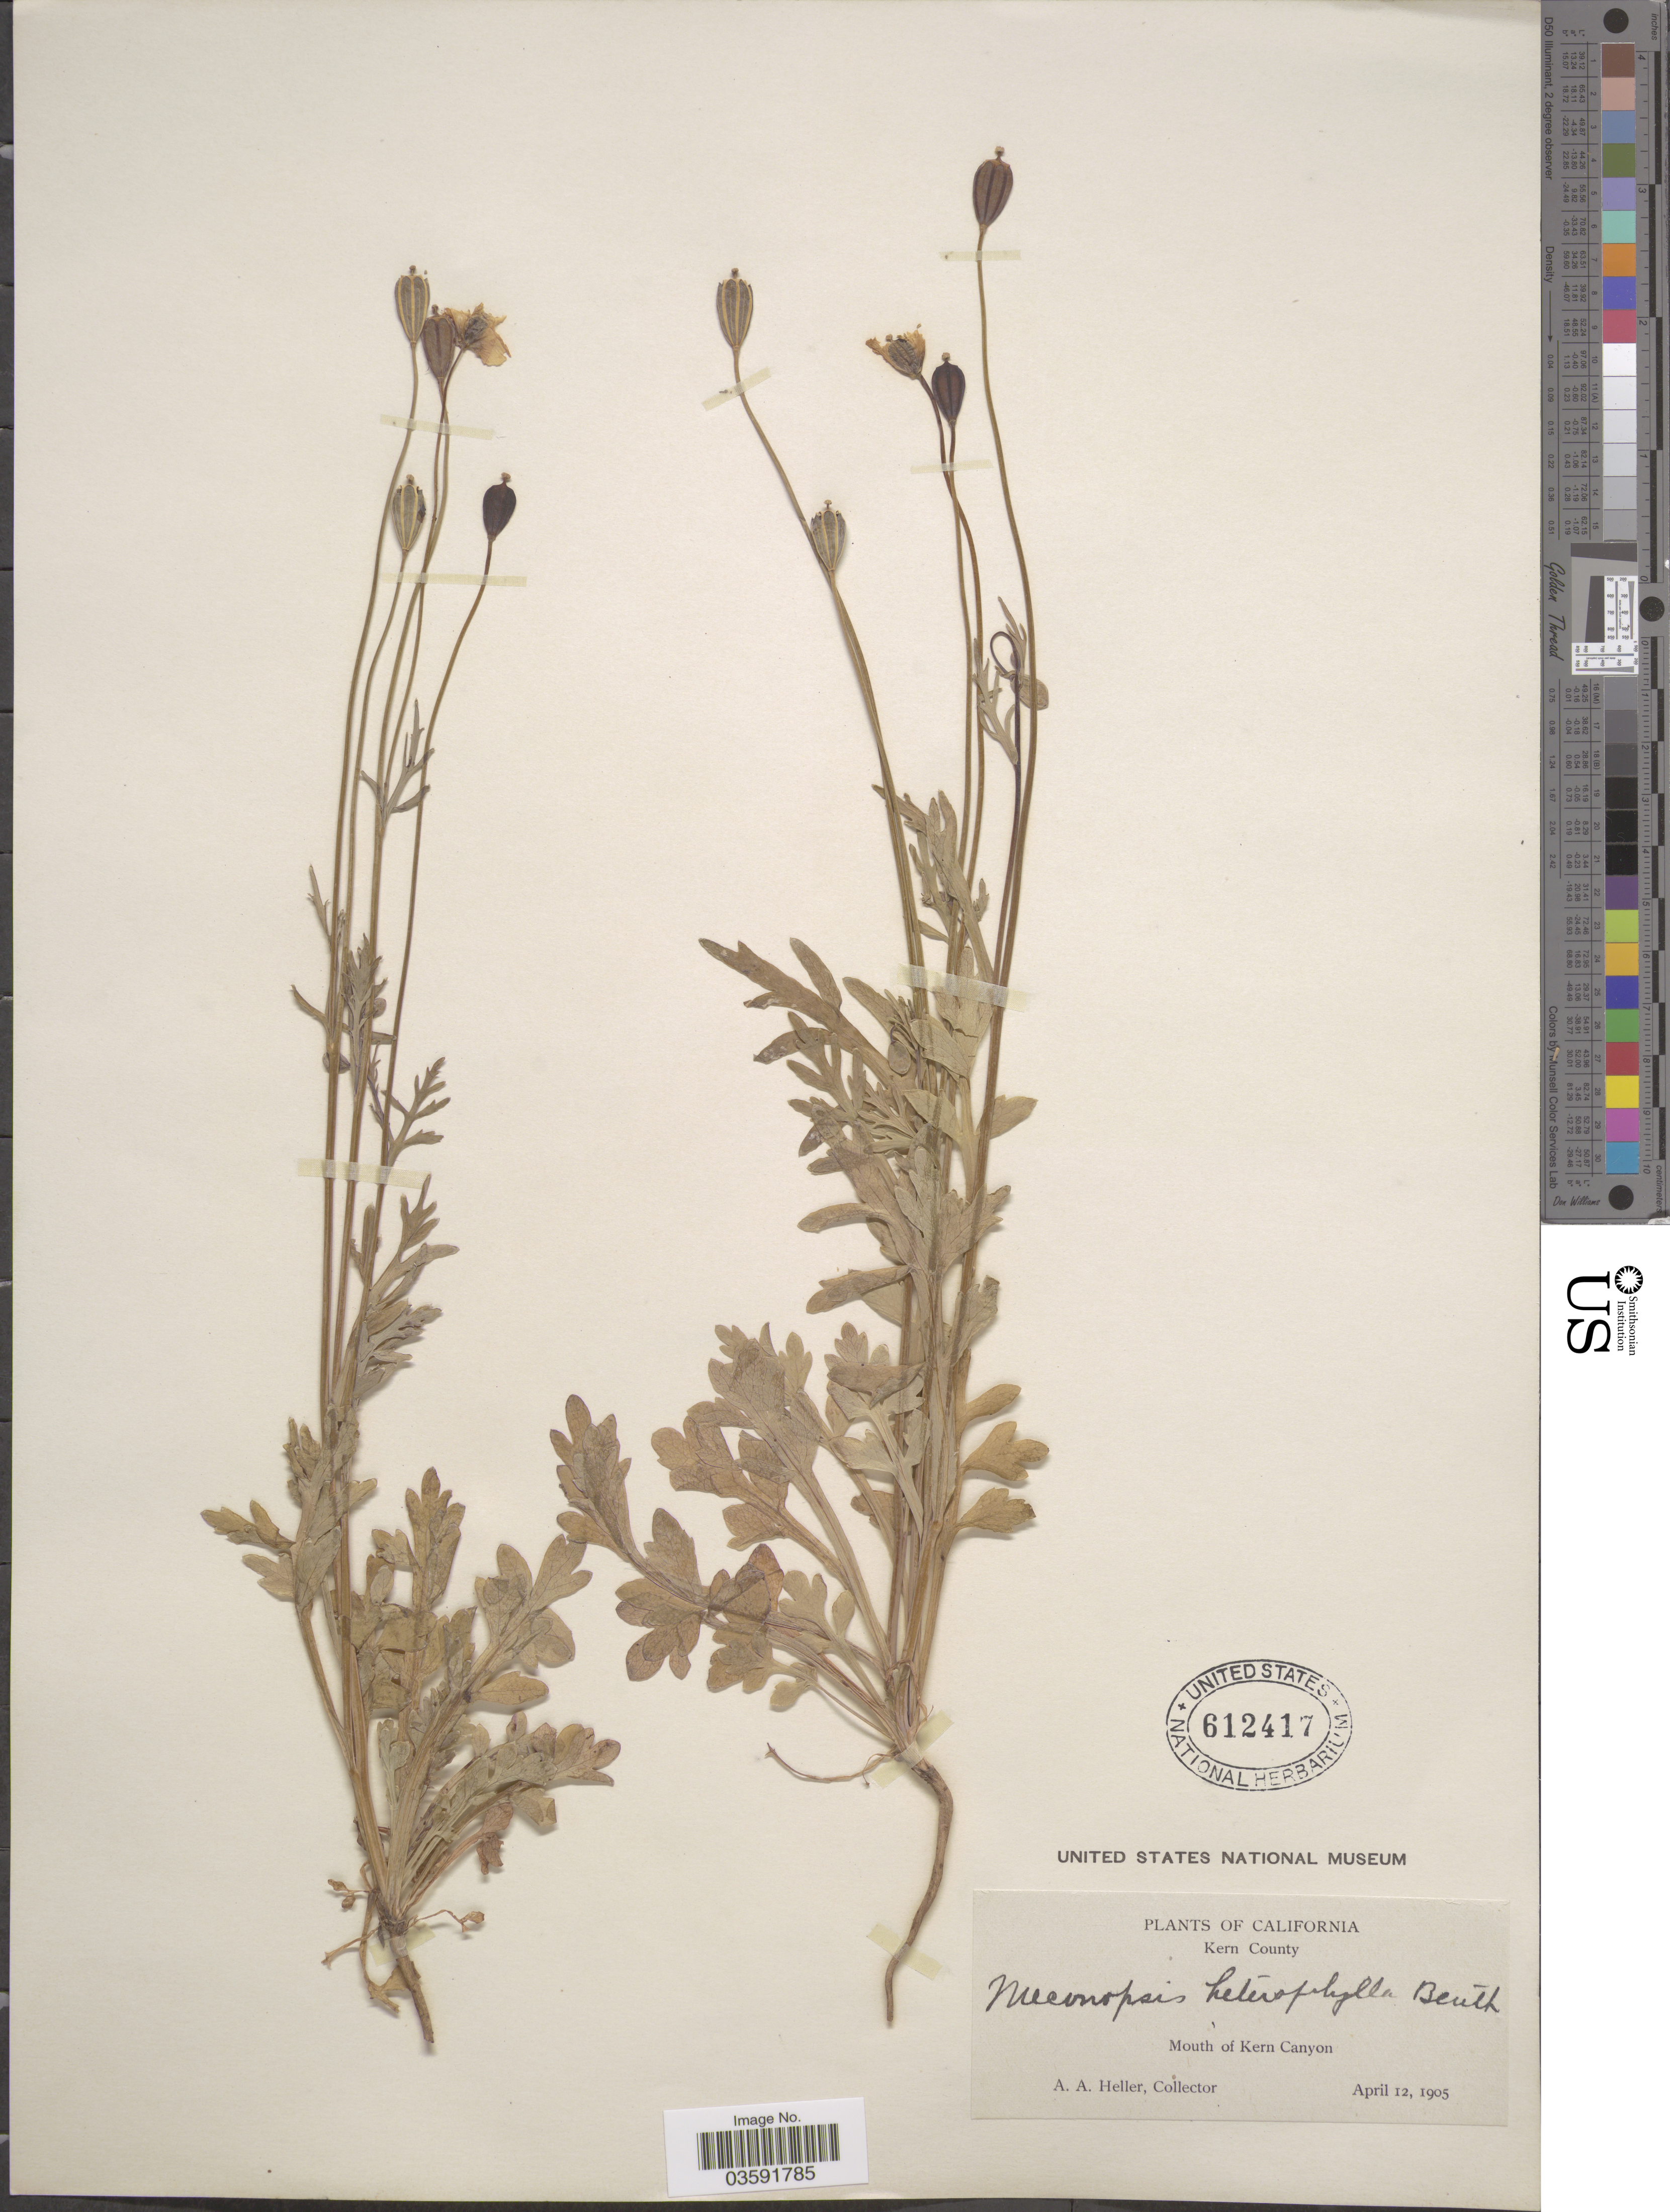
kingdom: Plantae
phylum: Tracheophyta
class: Magnoliopsida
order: Ranunculales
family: Papaveraceae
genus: Papaver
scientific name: Papaver heterophyllum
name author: (Benth.) Greene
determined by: Strong, M. T., (US), Smithsonian Institution - National Museum of Natural History (UNITED STATES)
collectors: A. A. Heller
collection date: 1905-04-12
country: United States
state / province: California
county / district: Kern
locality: Kern County. Mouth of Kern Canyon.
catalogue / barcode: US 612417